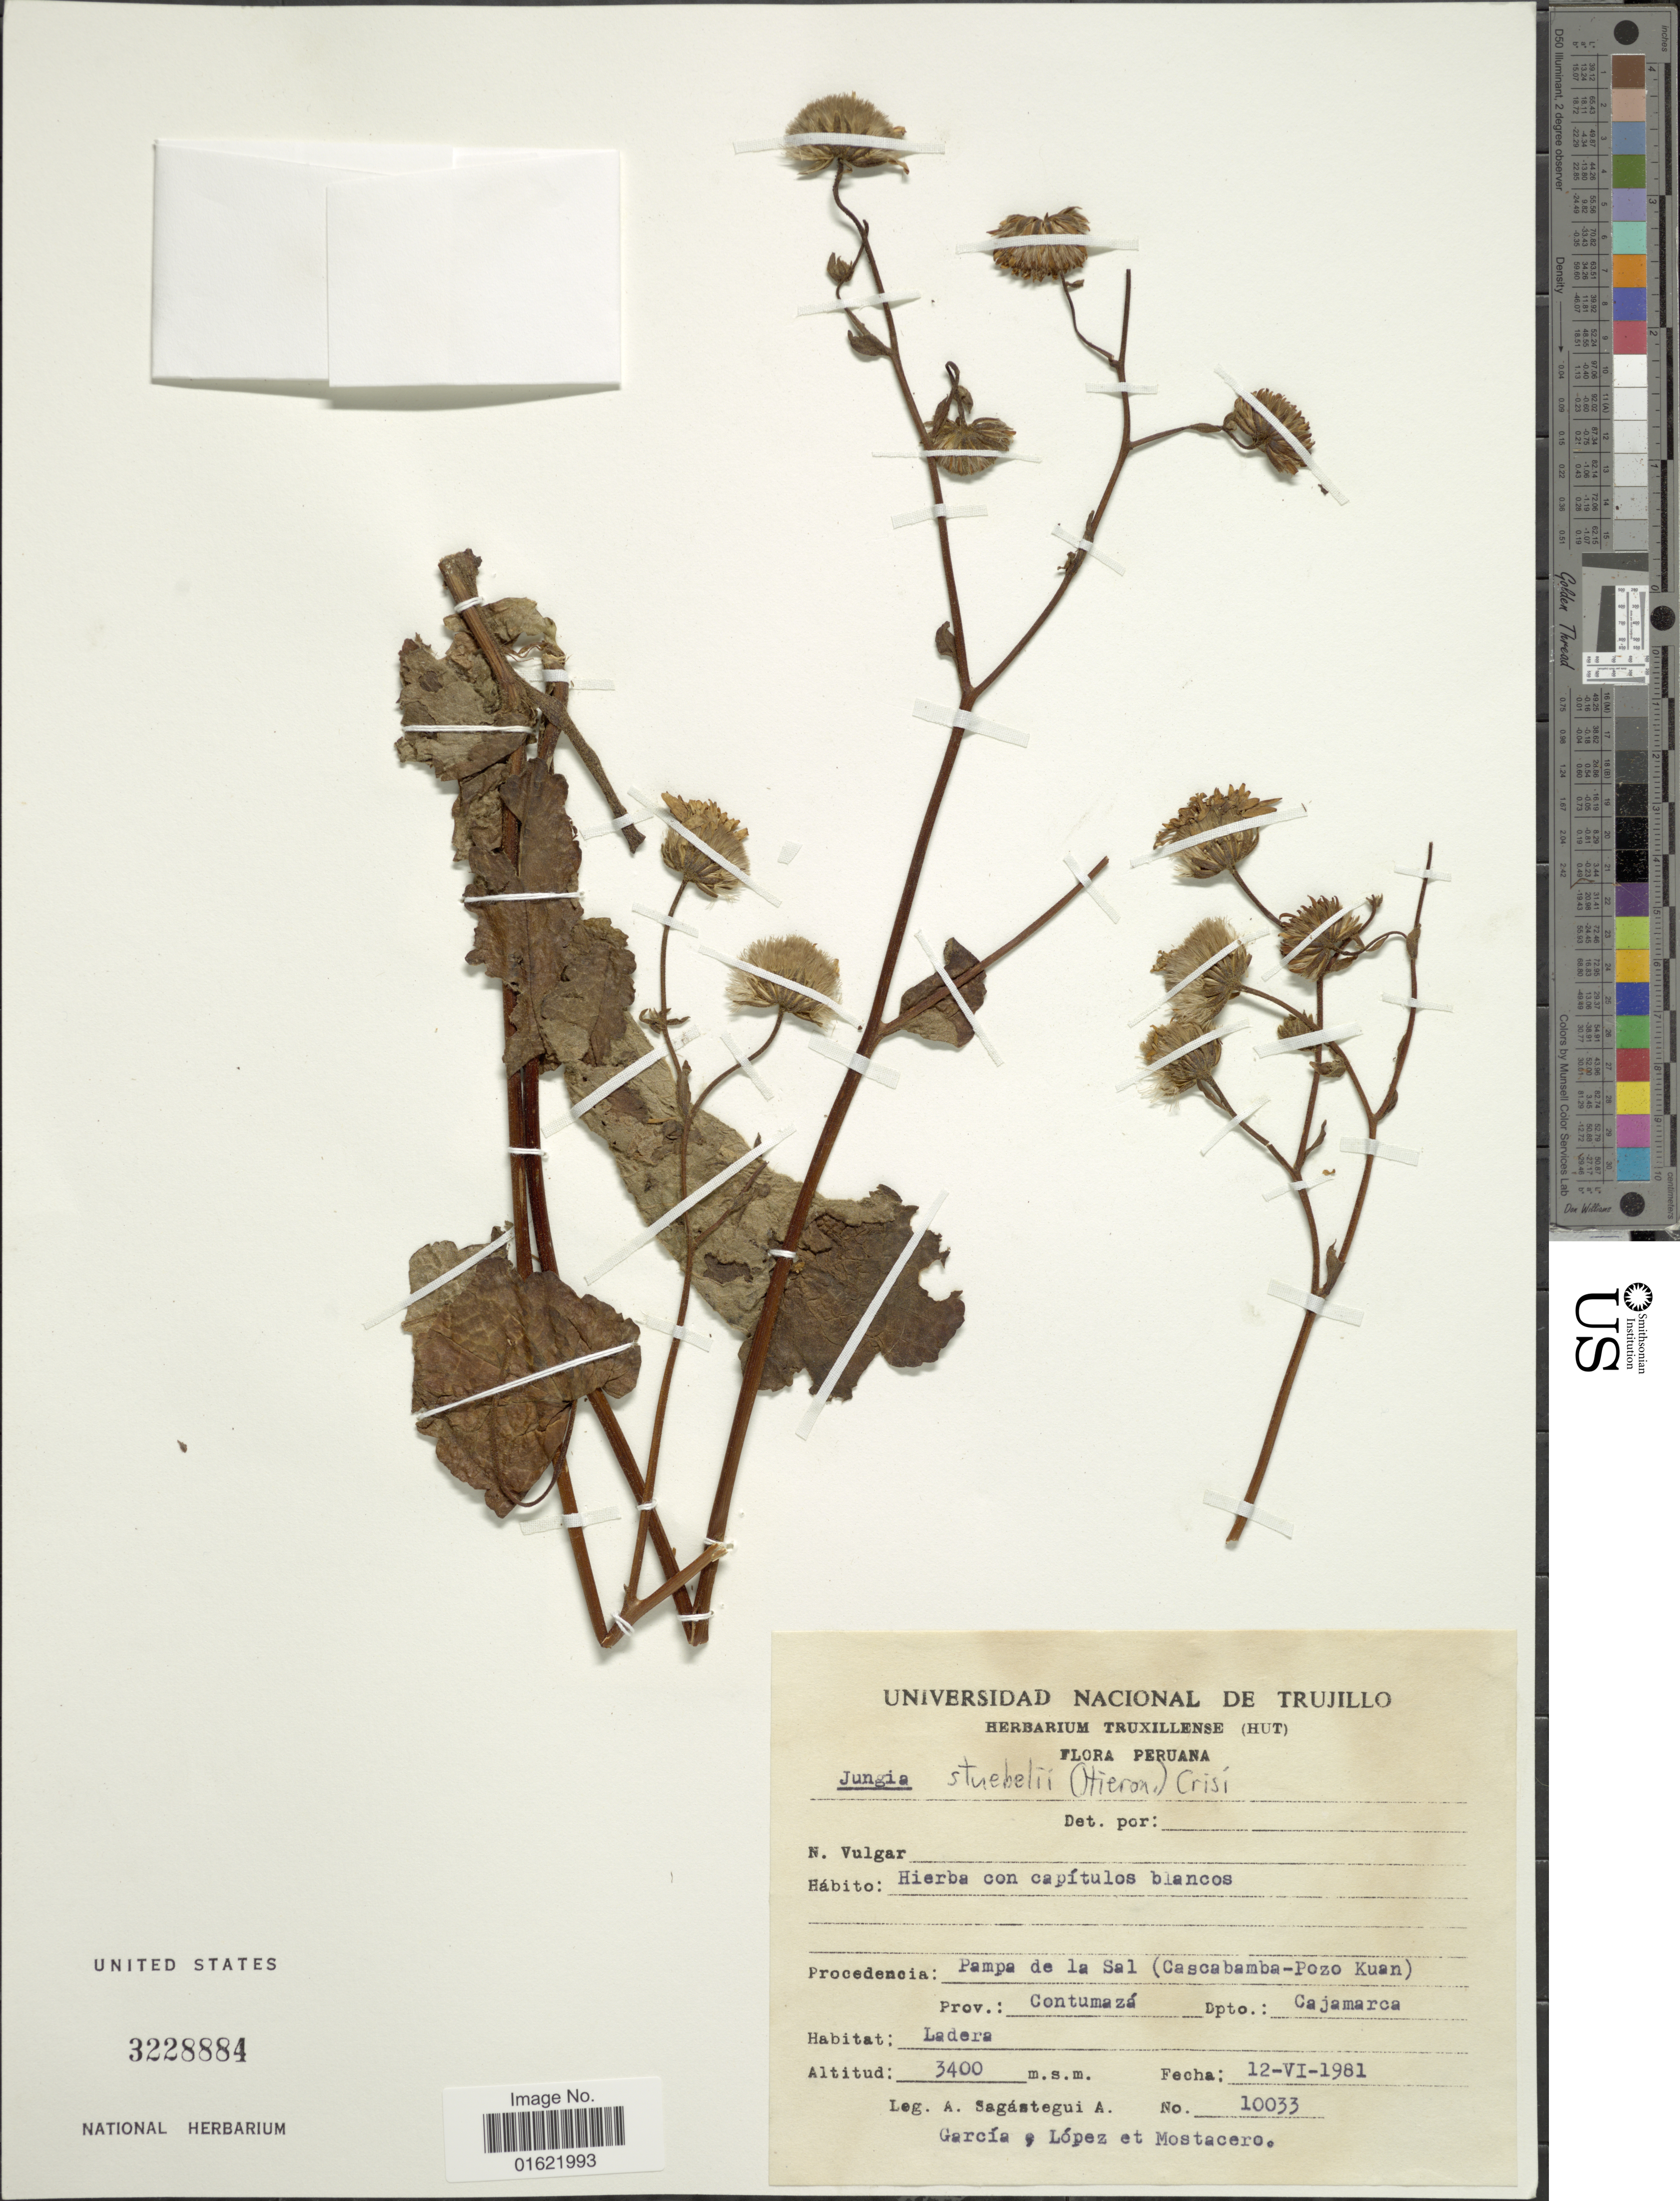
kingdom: Plantae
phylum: Tracheophyta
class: Magnoliopsida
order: Asterales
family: Asteraceae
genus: Jungia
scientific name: Jungia stuebelli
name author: (Hieron.) Crisci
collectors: A. Sagástegui A., G. López & Mostacero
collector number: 10033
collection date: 1981-06-12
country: Peru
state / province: Cajamarca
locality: Pampa de la Sal (Cascabamba-Pozo Kuan) Prov. Contumaza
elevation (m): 3400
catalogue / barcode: US 3228884